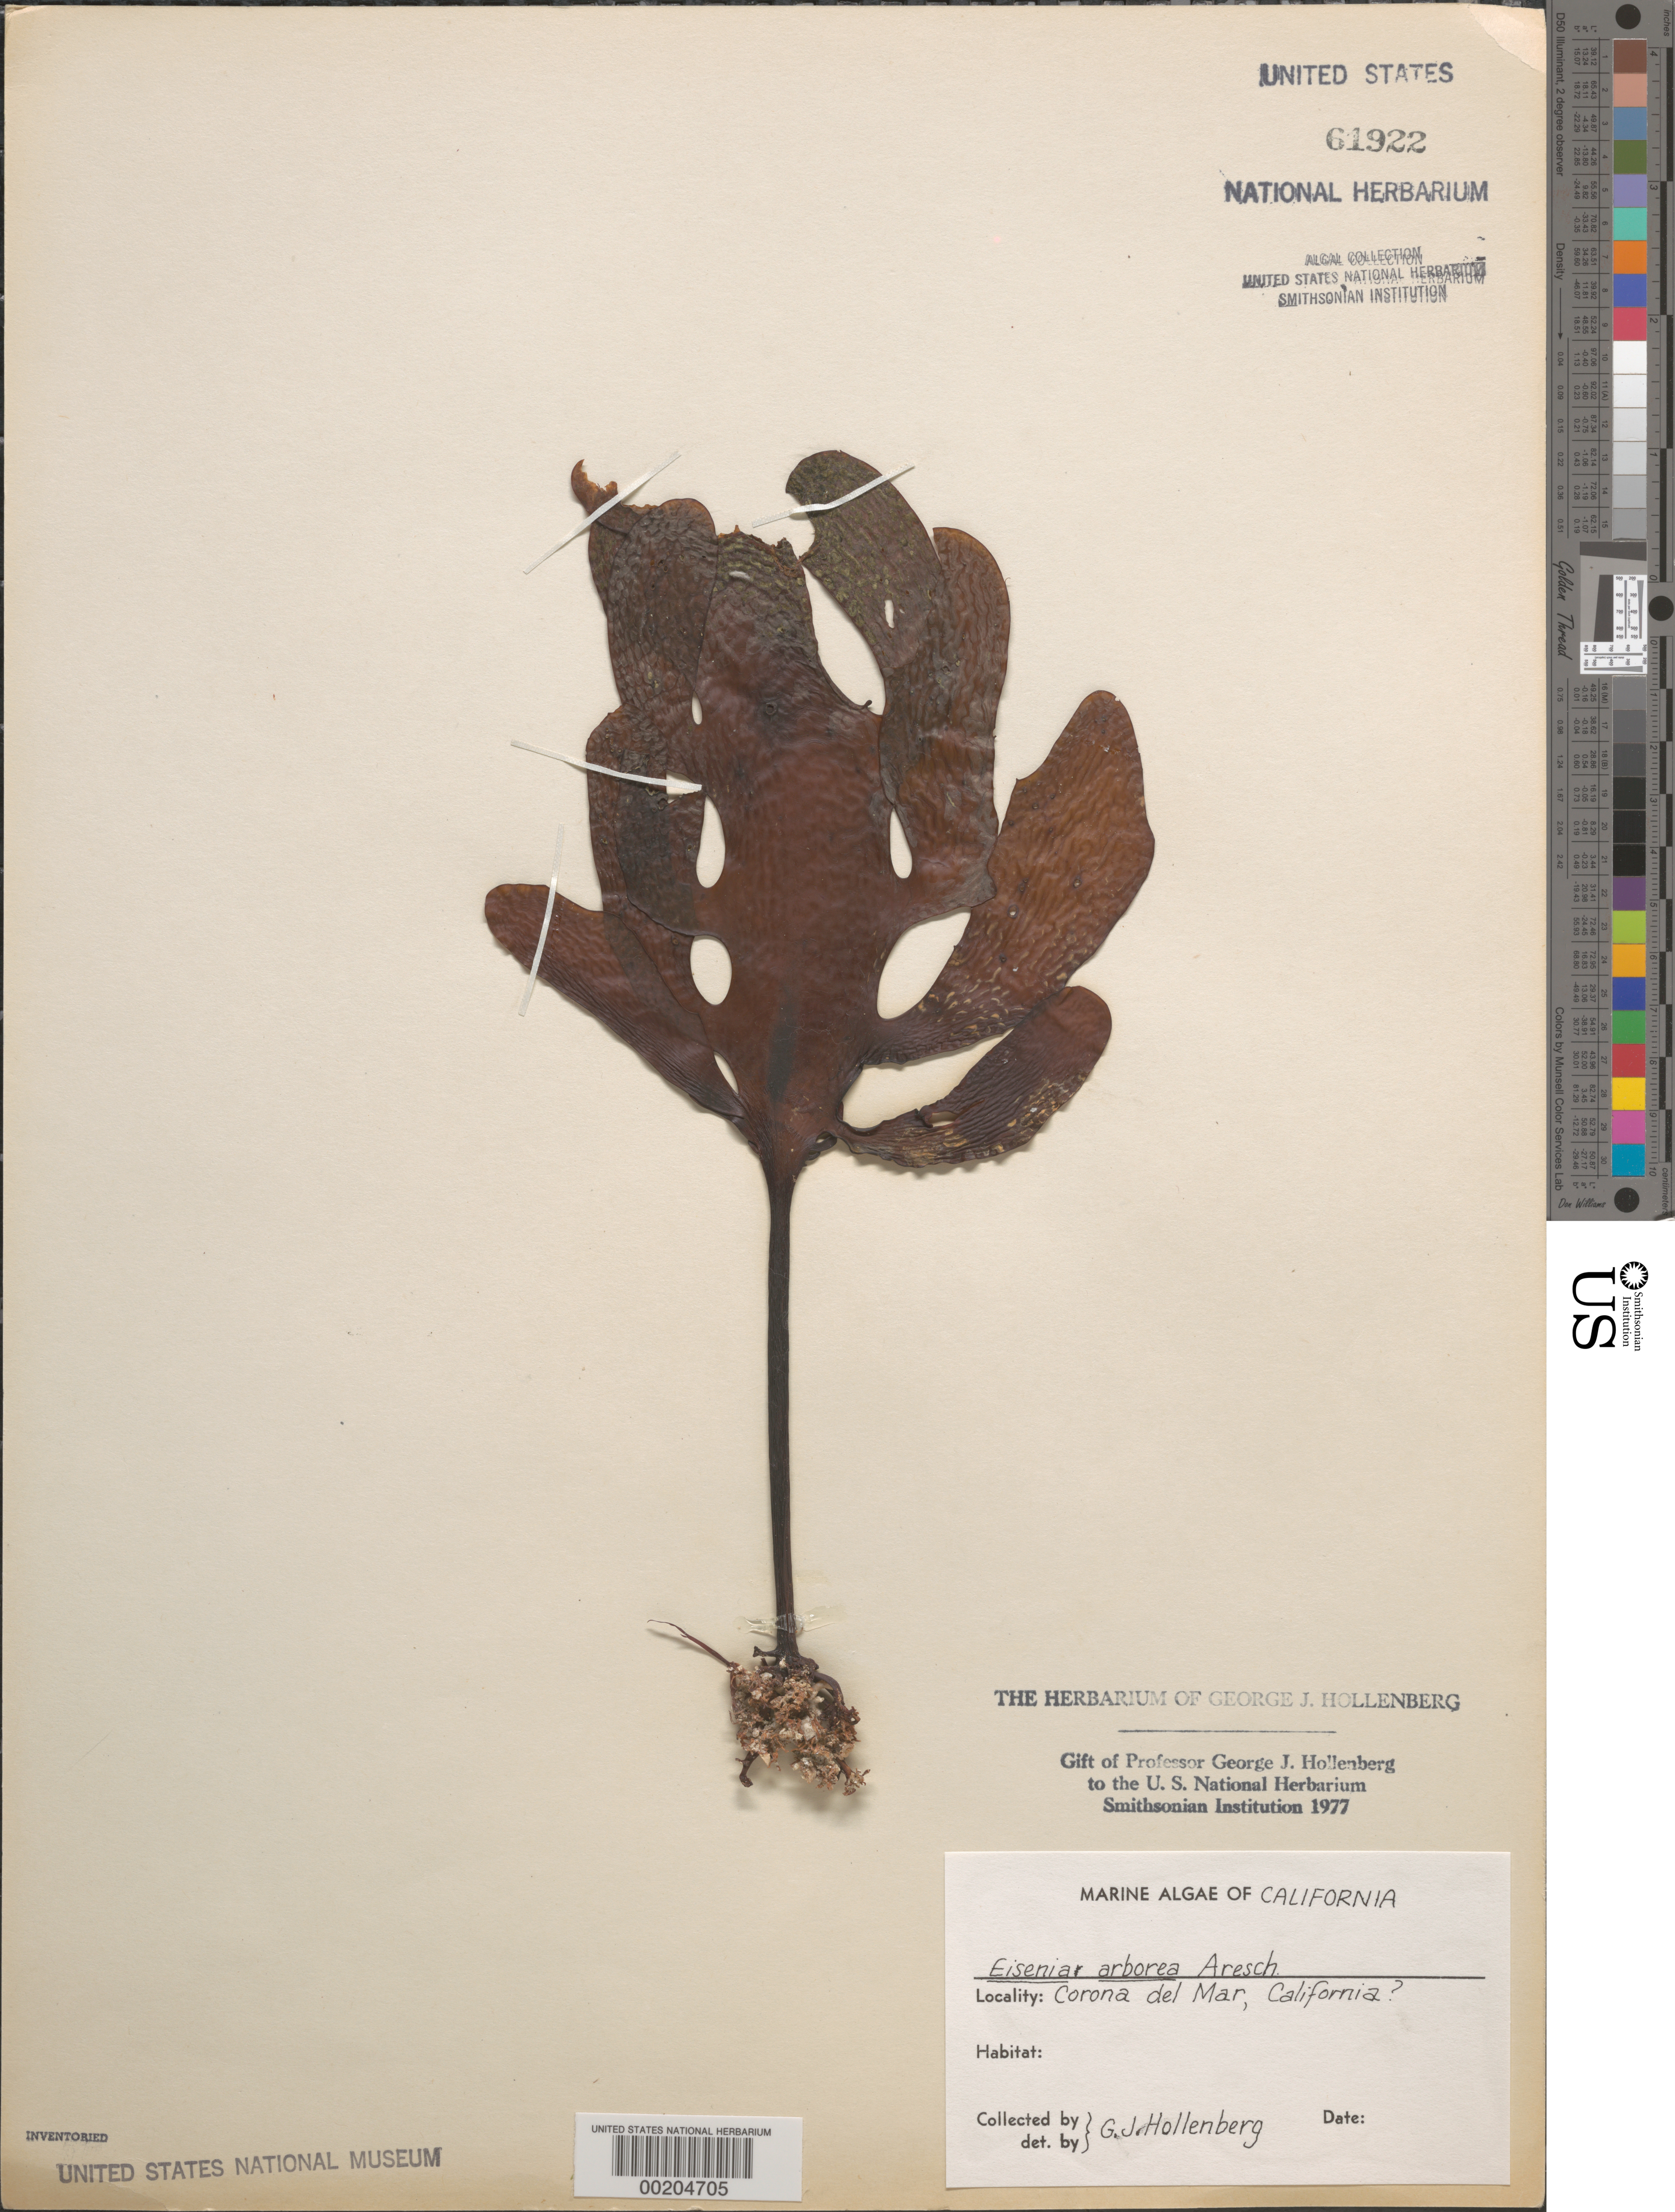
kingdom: Chromista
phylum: Ochrophyta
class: Phaeophyceae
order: Laminariales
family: Lessoniaceae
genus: Eisenia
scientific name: Eisenia arborea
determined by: Hollenberg, George J.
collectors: G. Hollenberg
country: United States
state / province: California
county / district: Orange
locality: Corona del Mar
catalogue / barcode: US 61922